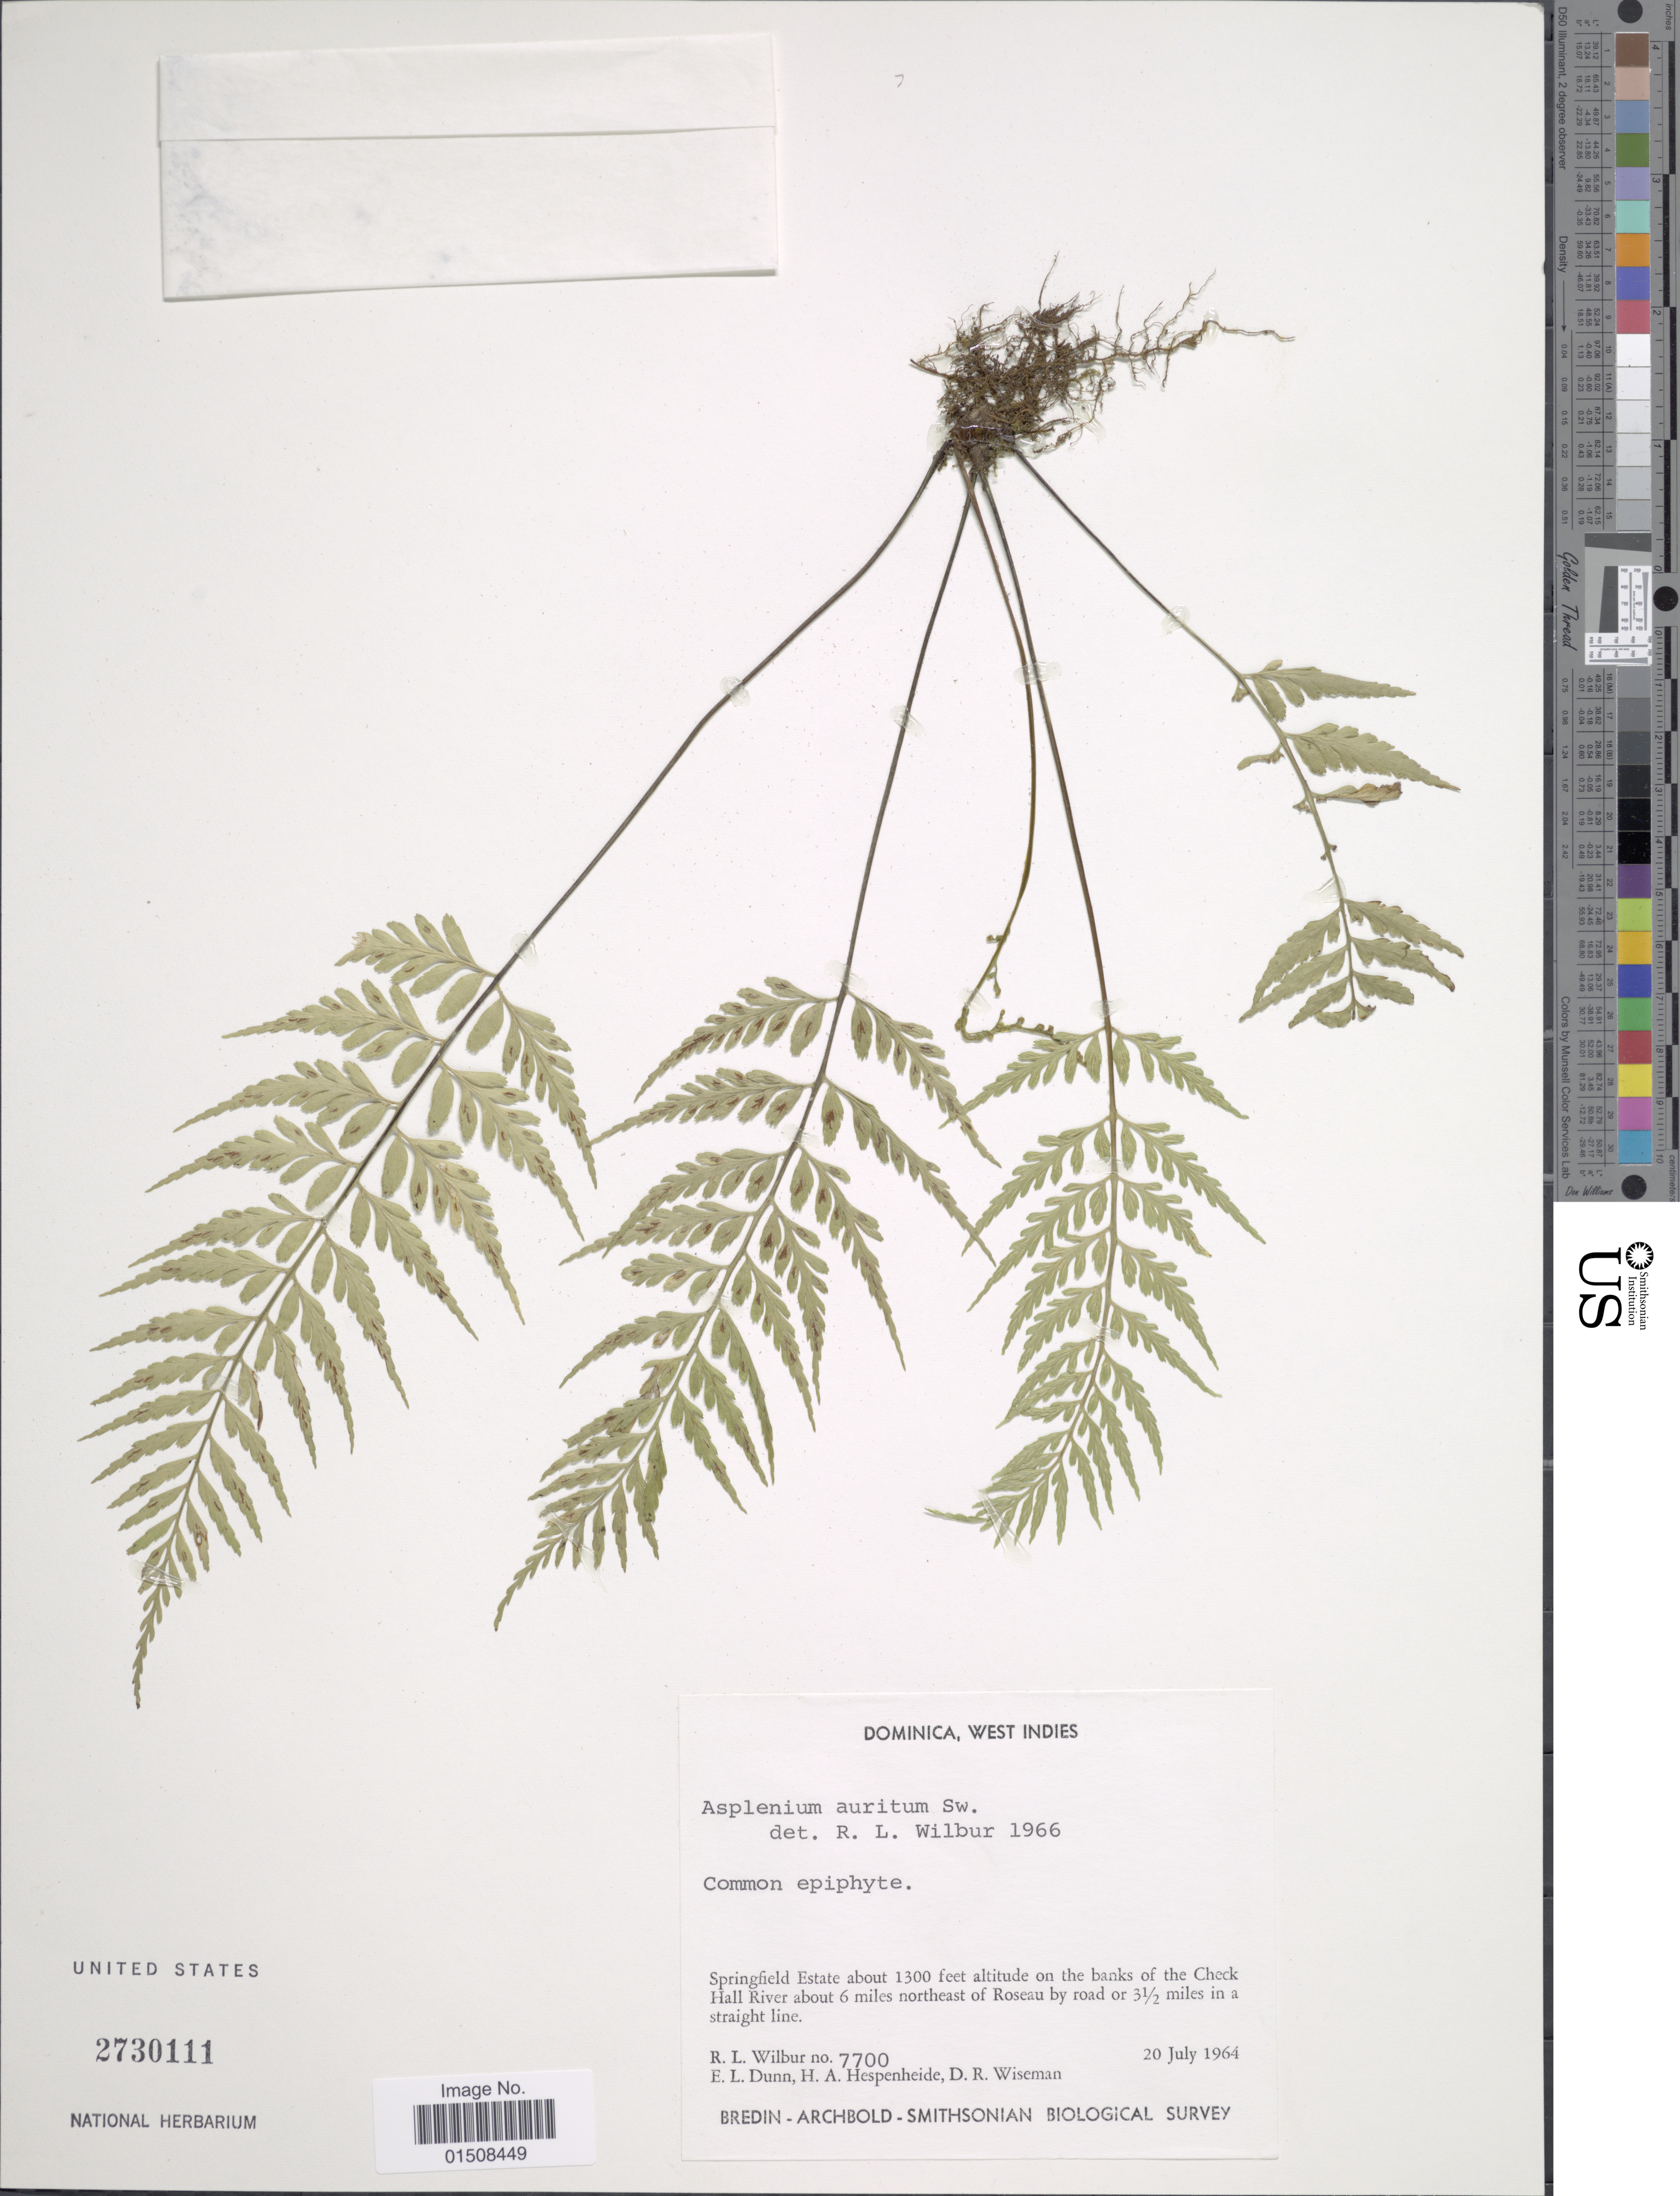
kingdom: Plantae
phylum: Tracheophyta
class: Polypodiopsida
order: Polypodiales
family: Aspleniaceae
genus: Asplenium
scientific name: Asplenium auritum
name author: Sw.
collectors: R. L. Wilbur, E. Dunn, H. Hespendheide & D. R. Wiseman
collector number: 7700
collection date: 1964-07-20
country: Dominica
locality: Springfield Estate, on banks of the Check Hall River about 6 miles northeast of Roseau by road or 3.5 miles ub a straight line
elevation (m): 396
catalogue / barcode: US 2730111